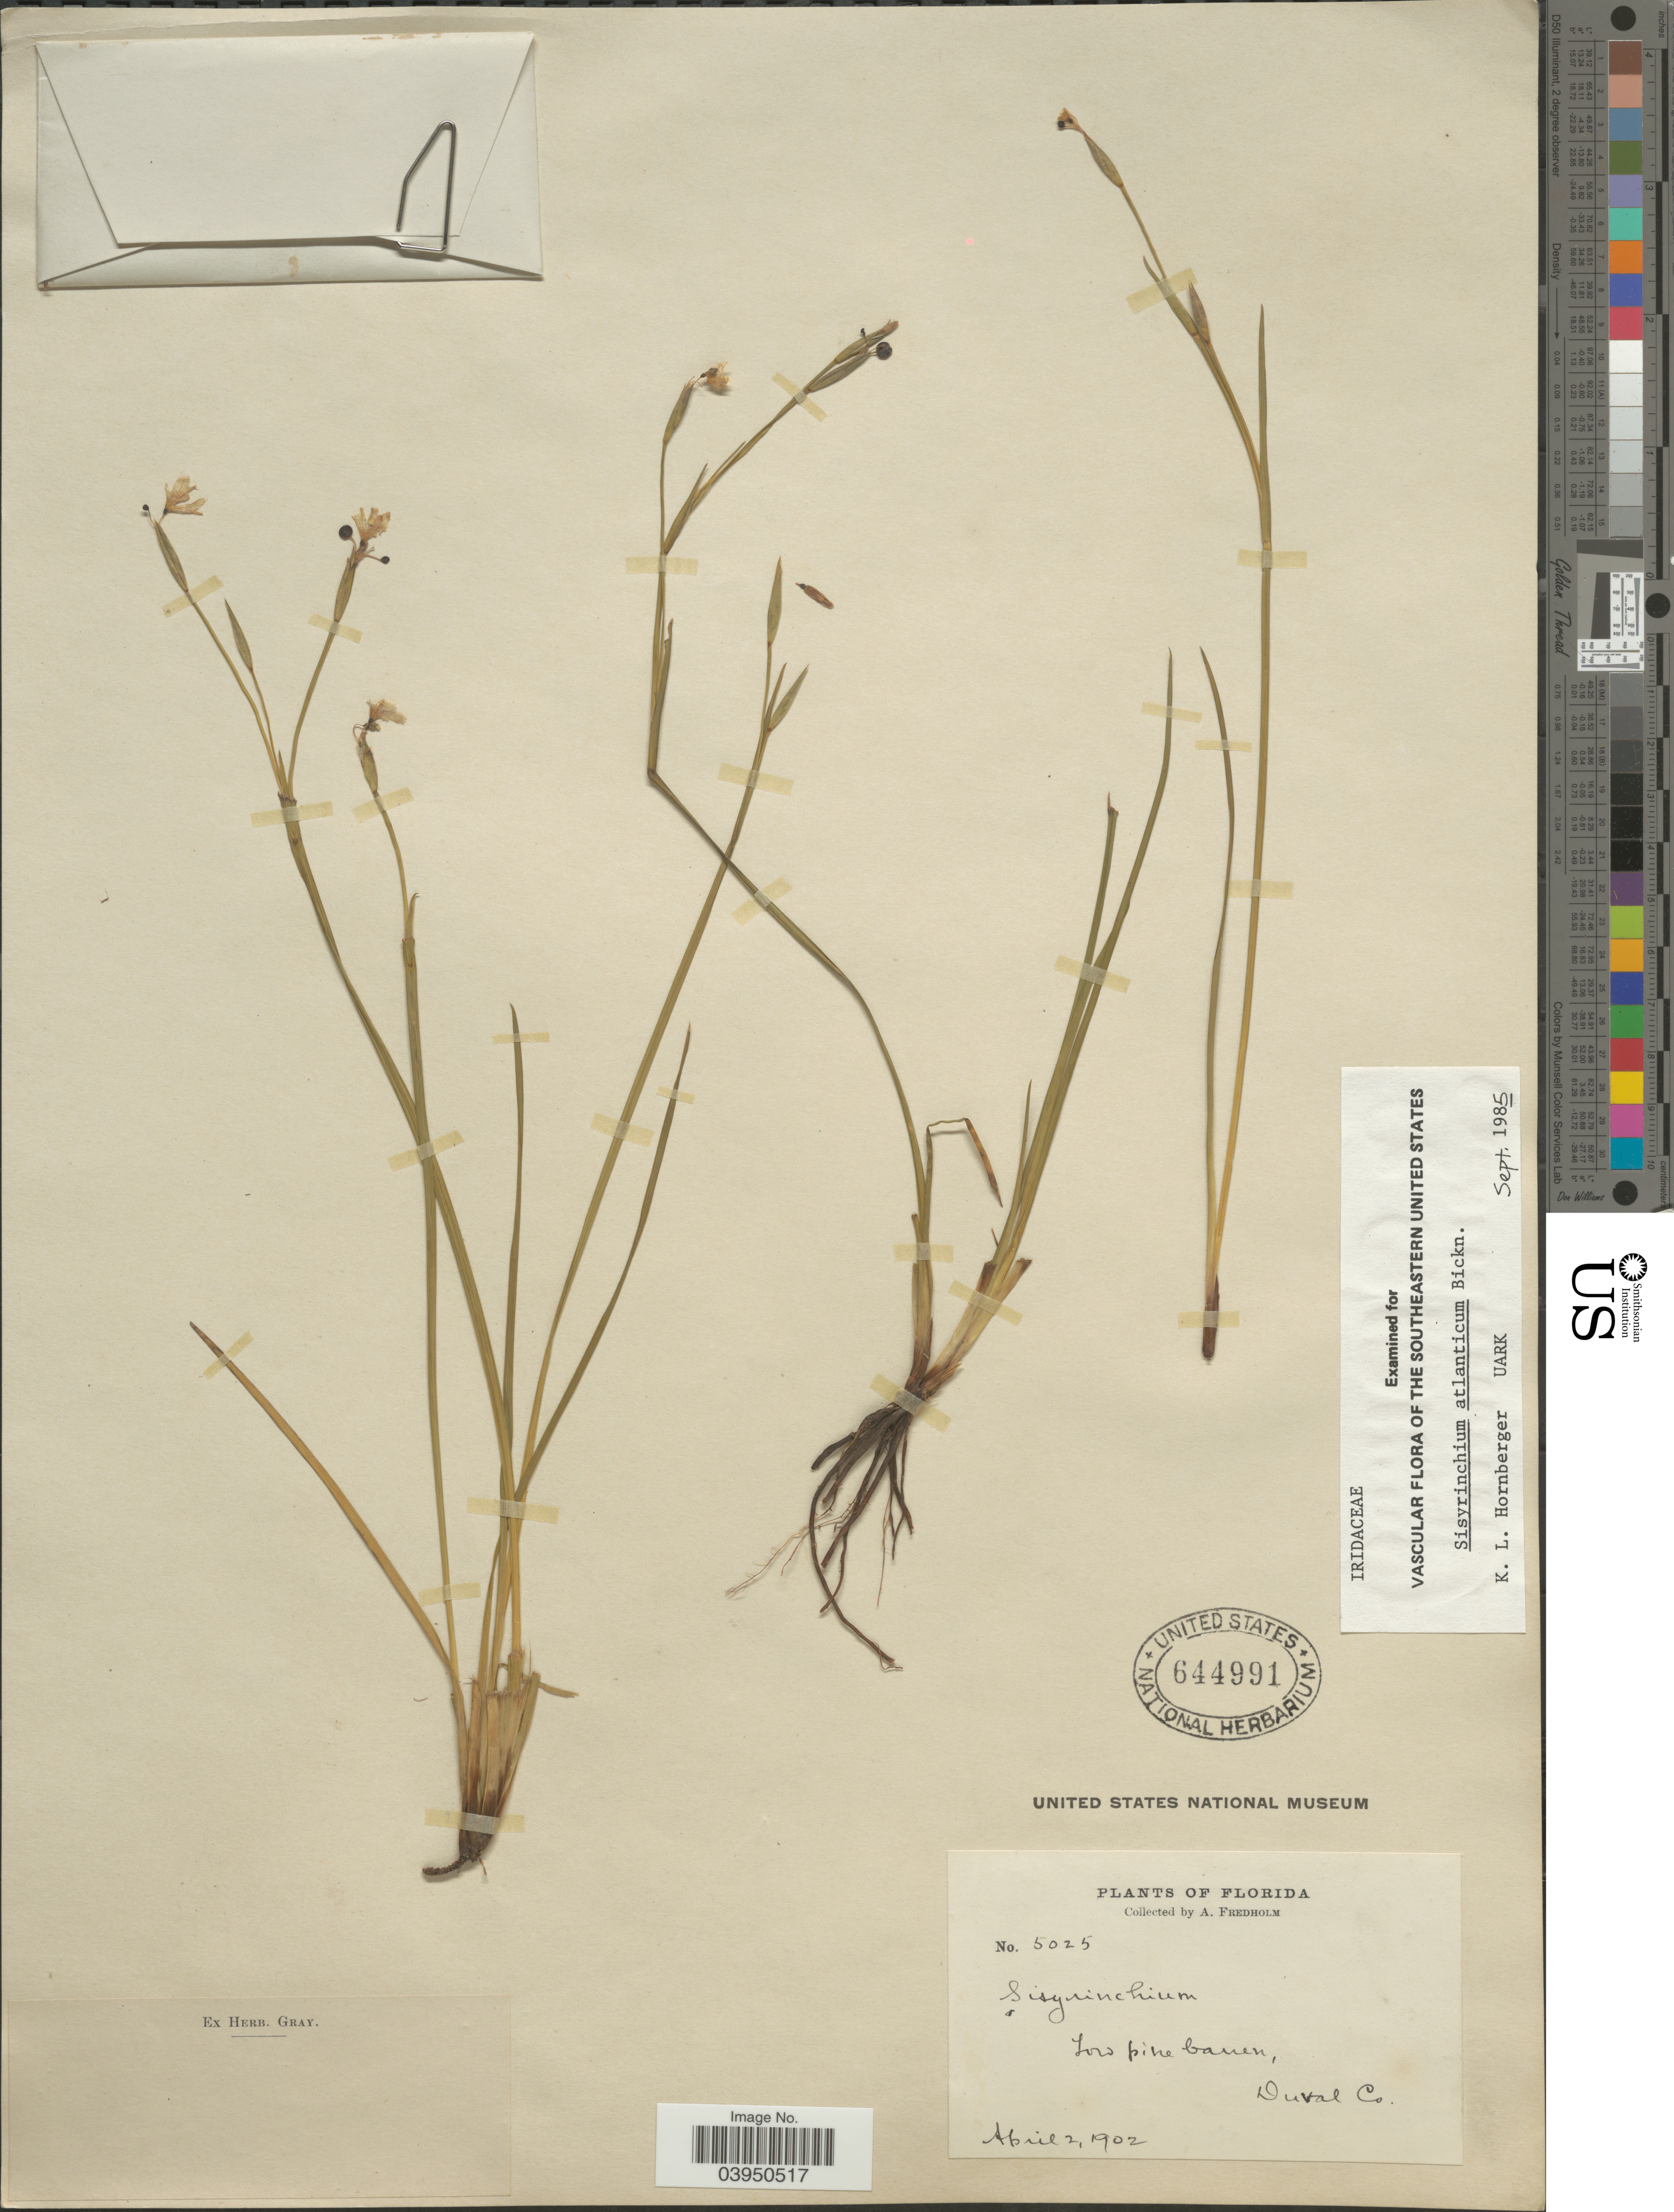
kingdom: Plantae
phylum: Tracheophyta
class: Liliopsida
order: Asparagales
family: Iridaceae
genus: Sisyrinchium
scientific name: Sisyrinchium atlanticum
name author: E.P. Bicknell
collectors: A. Fredholm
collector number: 5025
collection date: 1902-04-02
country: United States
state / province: Florida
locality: Low pine barren, Duval Co.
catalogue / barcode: US 644991